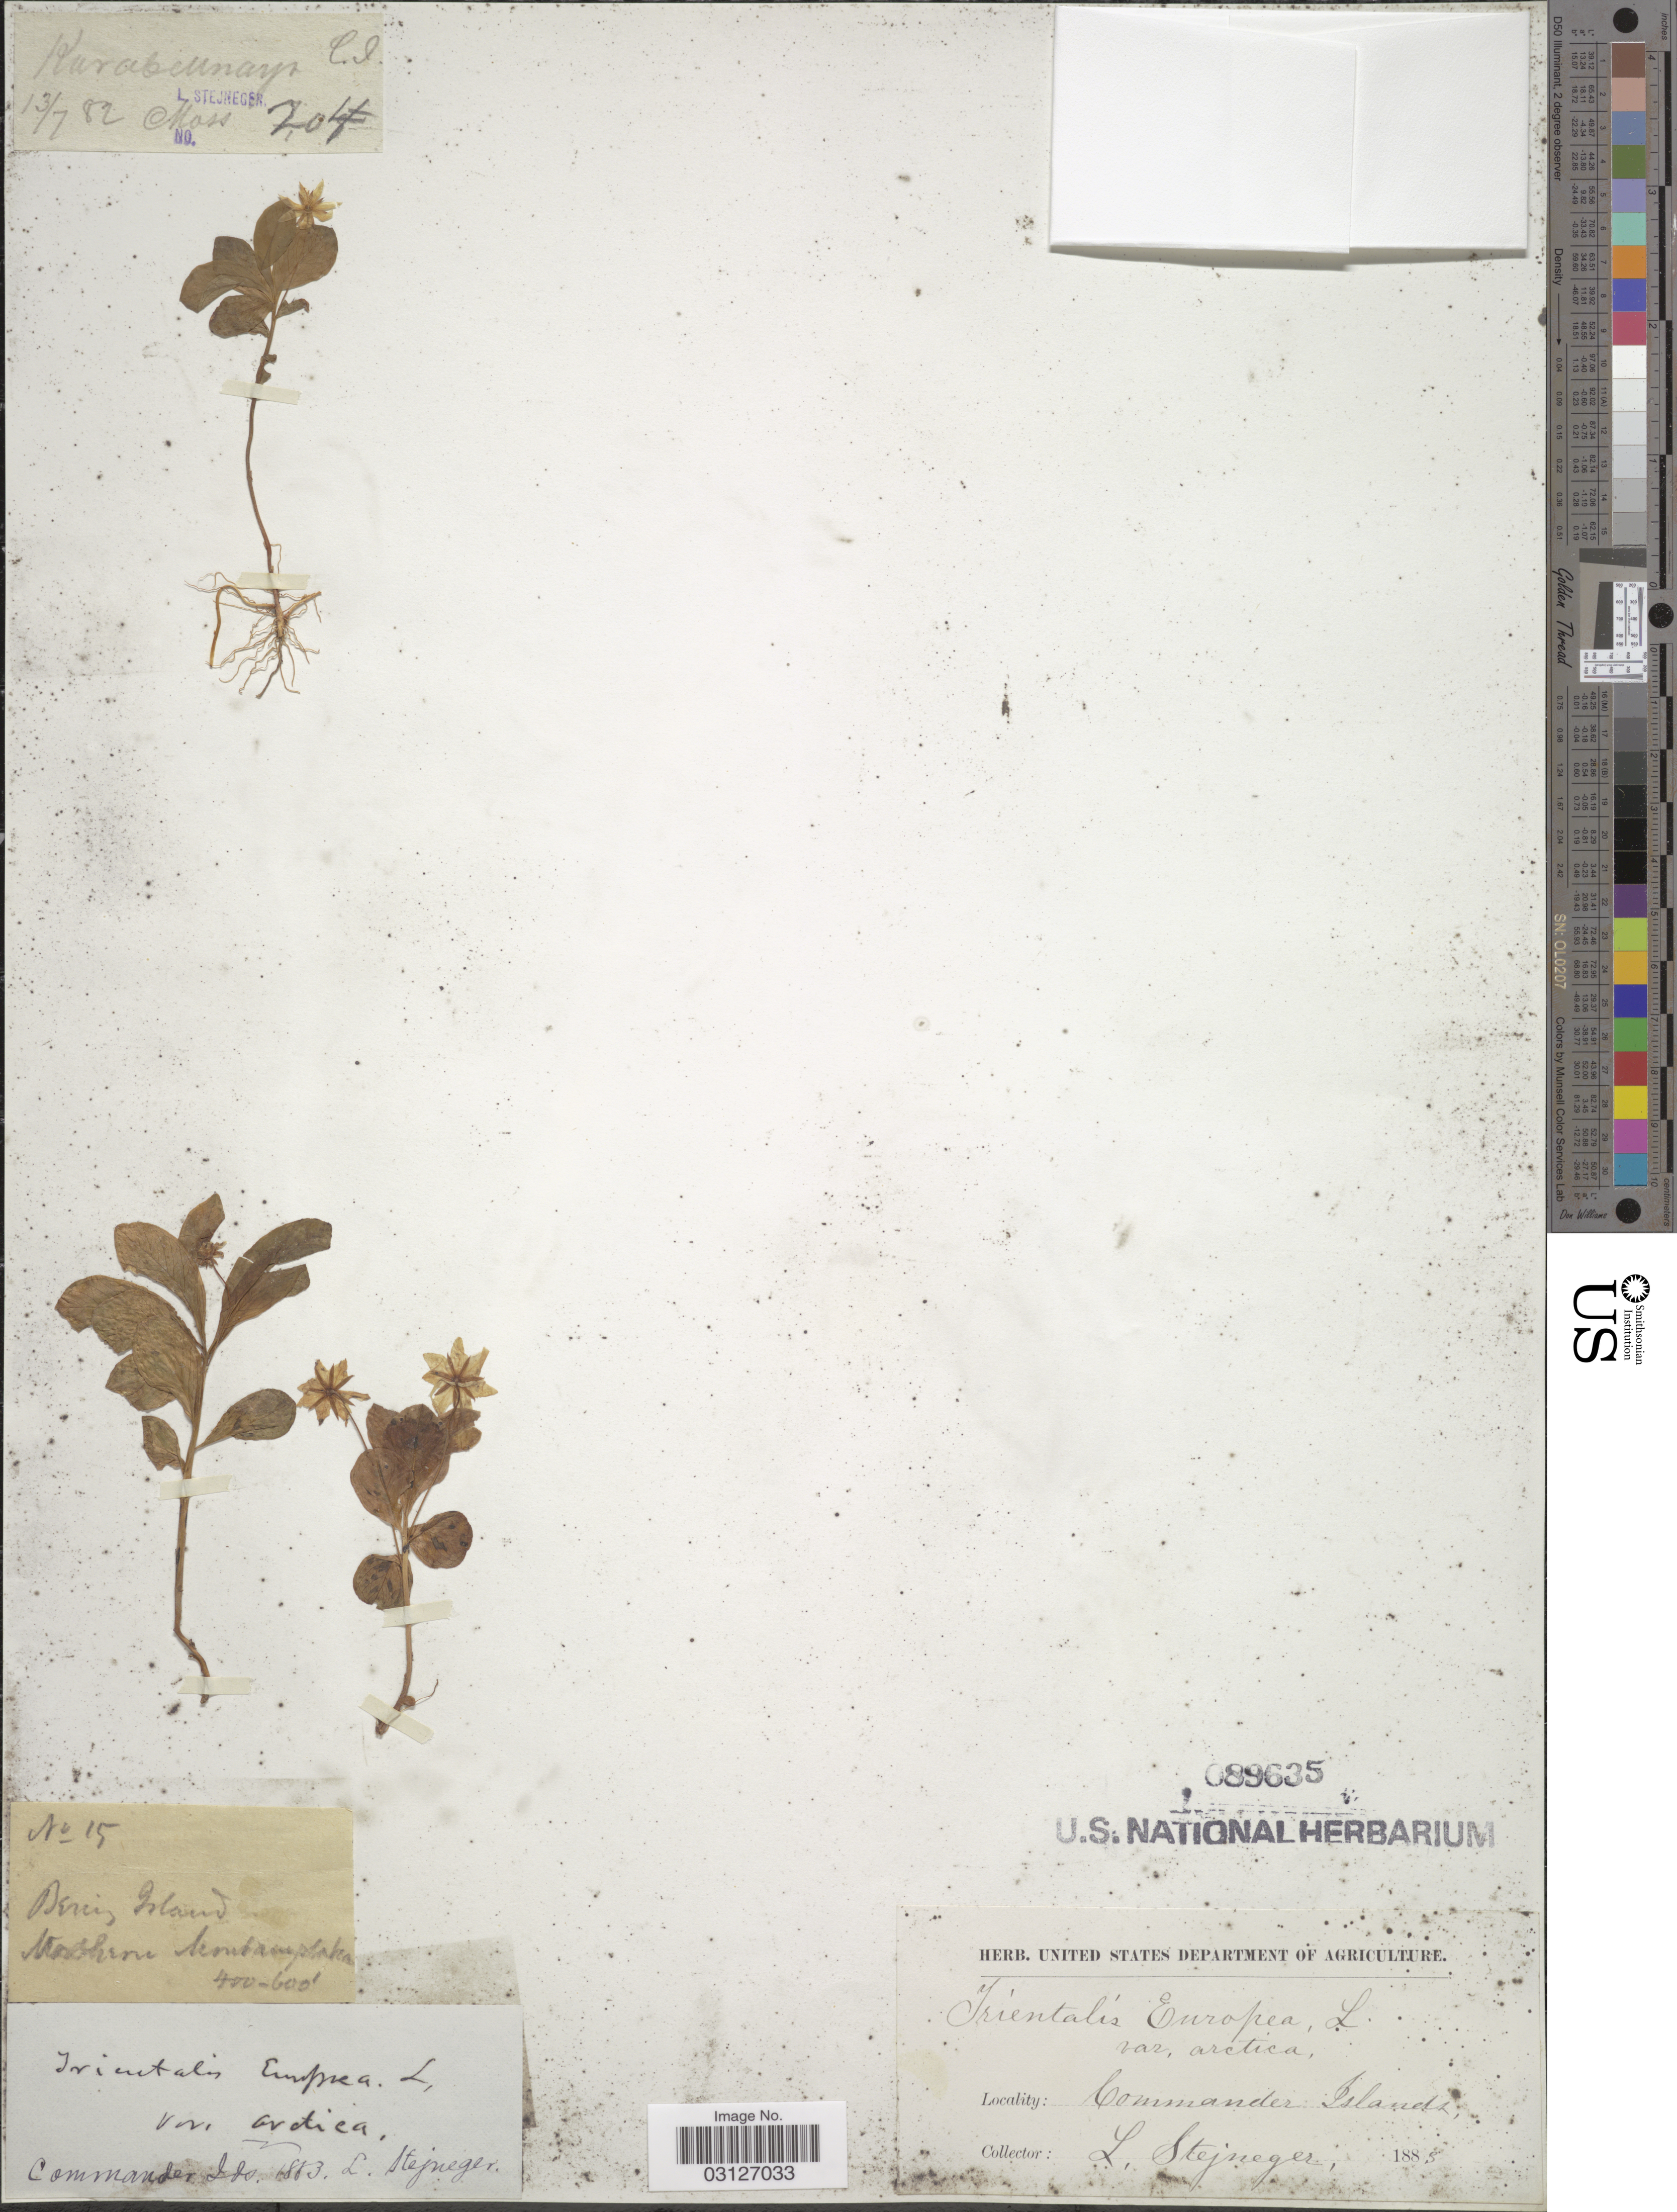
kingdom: Plantae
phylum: Tracheophyta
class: Magnoliopsida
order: Ericales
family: Primulaceae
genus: Trientalis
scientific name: Trientalis europaea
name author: L.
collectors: L. Stejneger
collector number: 15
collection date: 1885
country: Russian Federation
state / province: Kamchatka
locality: Bering Island, Commander Islands.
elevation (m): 122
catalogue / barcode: US 89635